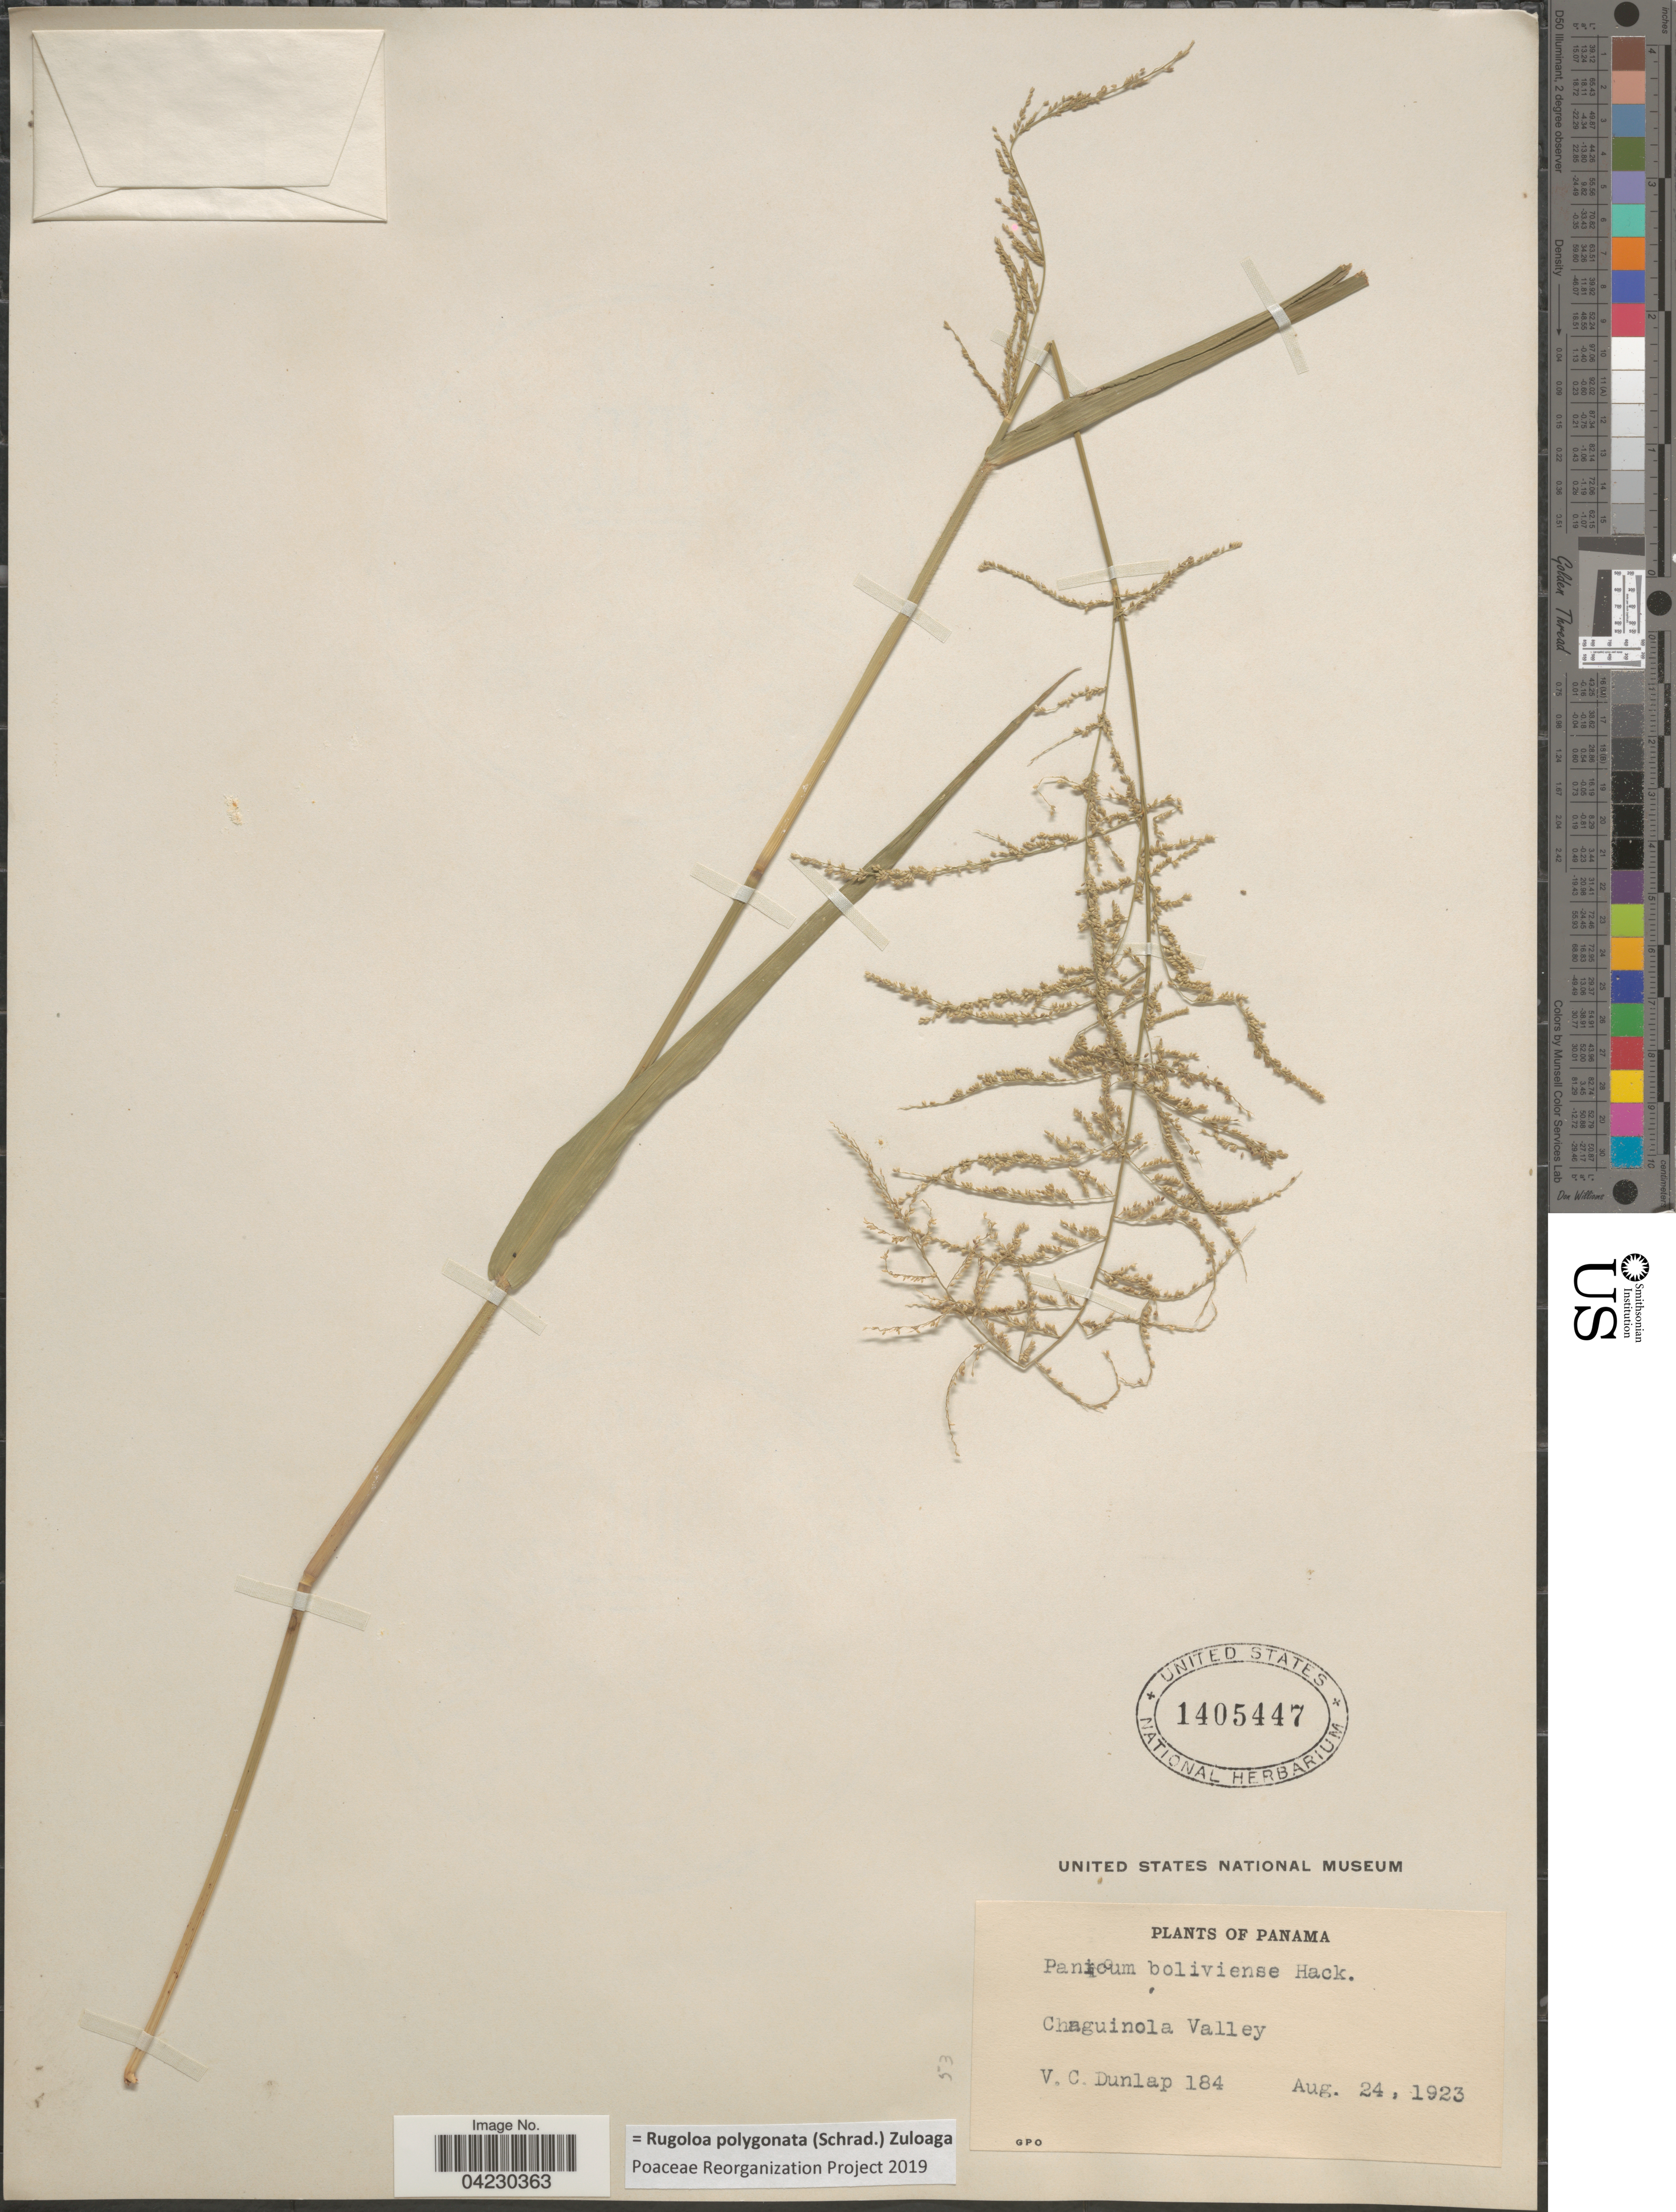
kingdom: Plantae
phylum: Tracheophyta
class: Liliopsida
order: Poales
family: Poaceae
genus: Rugoloa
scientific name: Rugoloa polygonata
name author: (Schrad.) Zuloaga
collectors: V. C. Dunlap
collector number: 184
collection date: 1923-08-24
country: Panama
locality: Chaguinola Valley.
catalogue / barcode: US 1405447